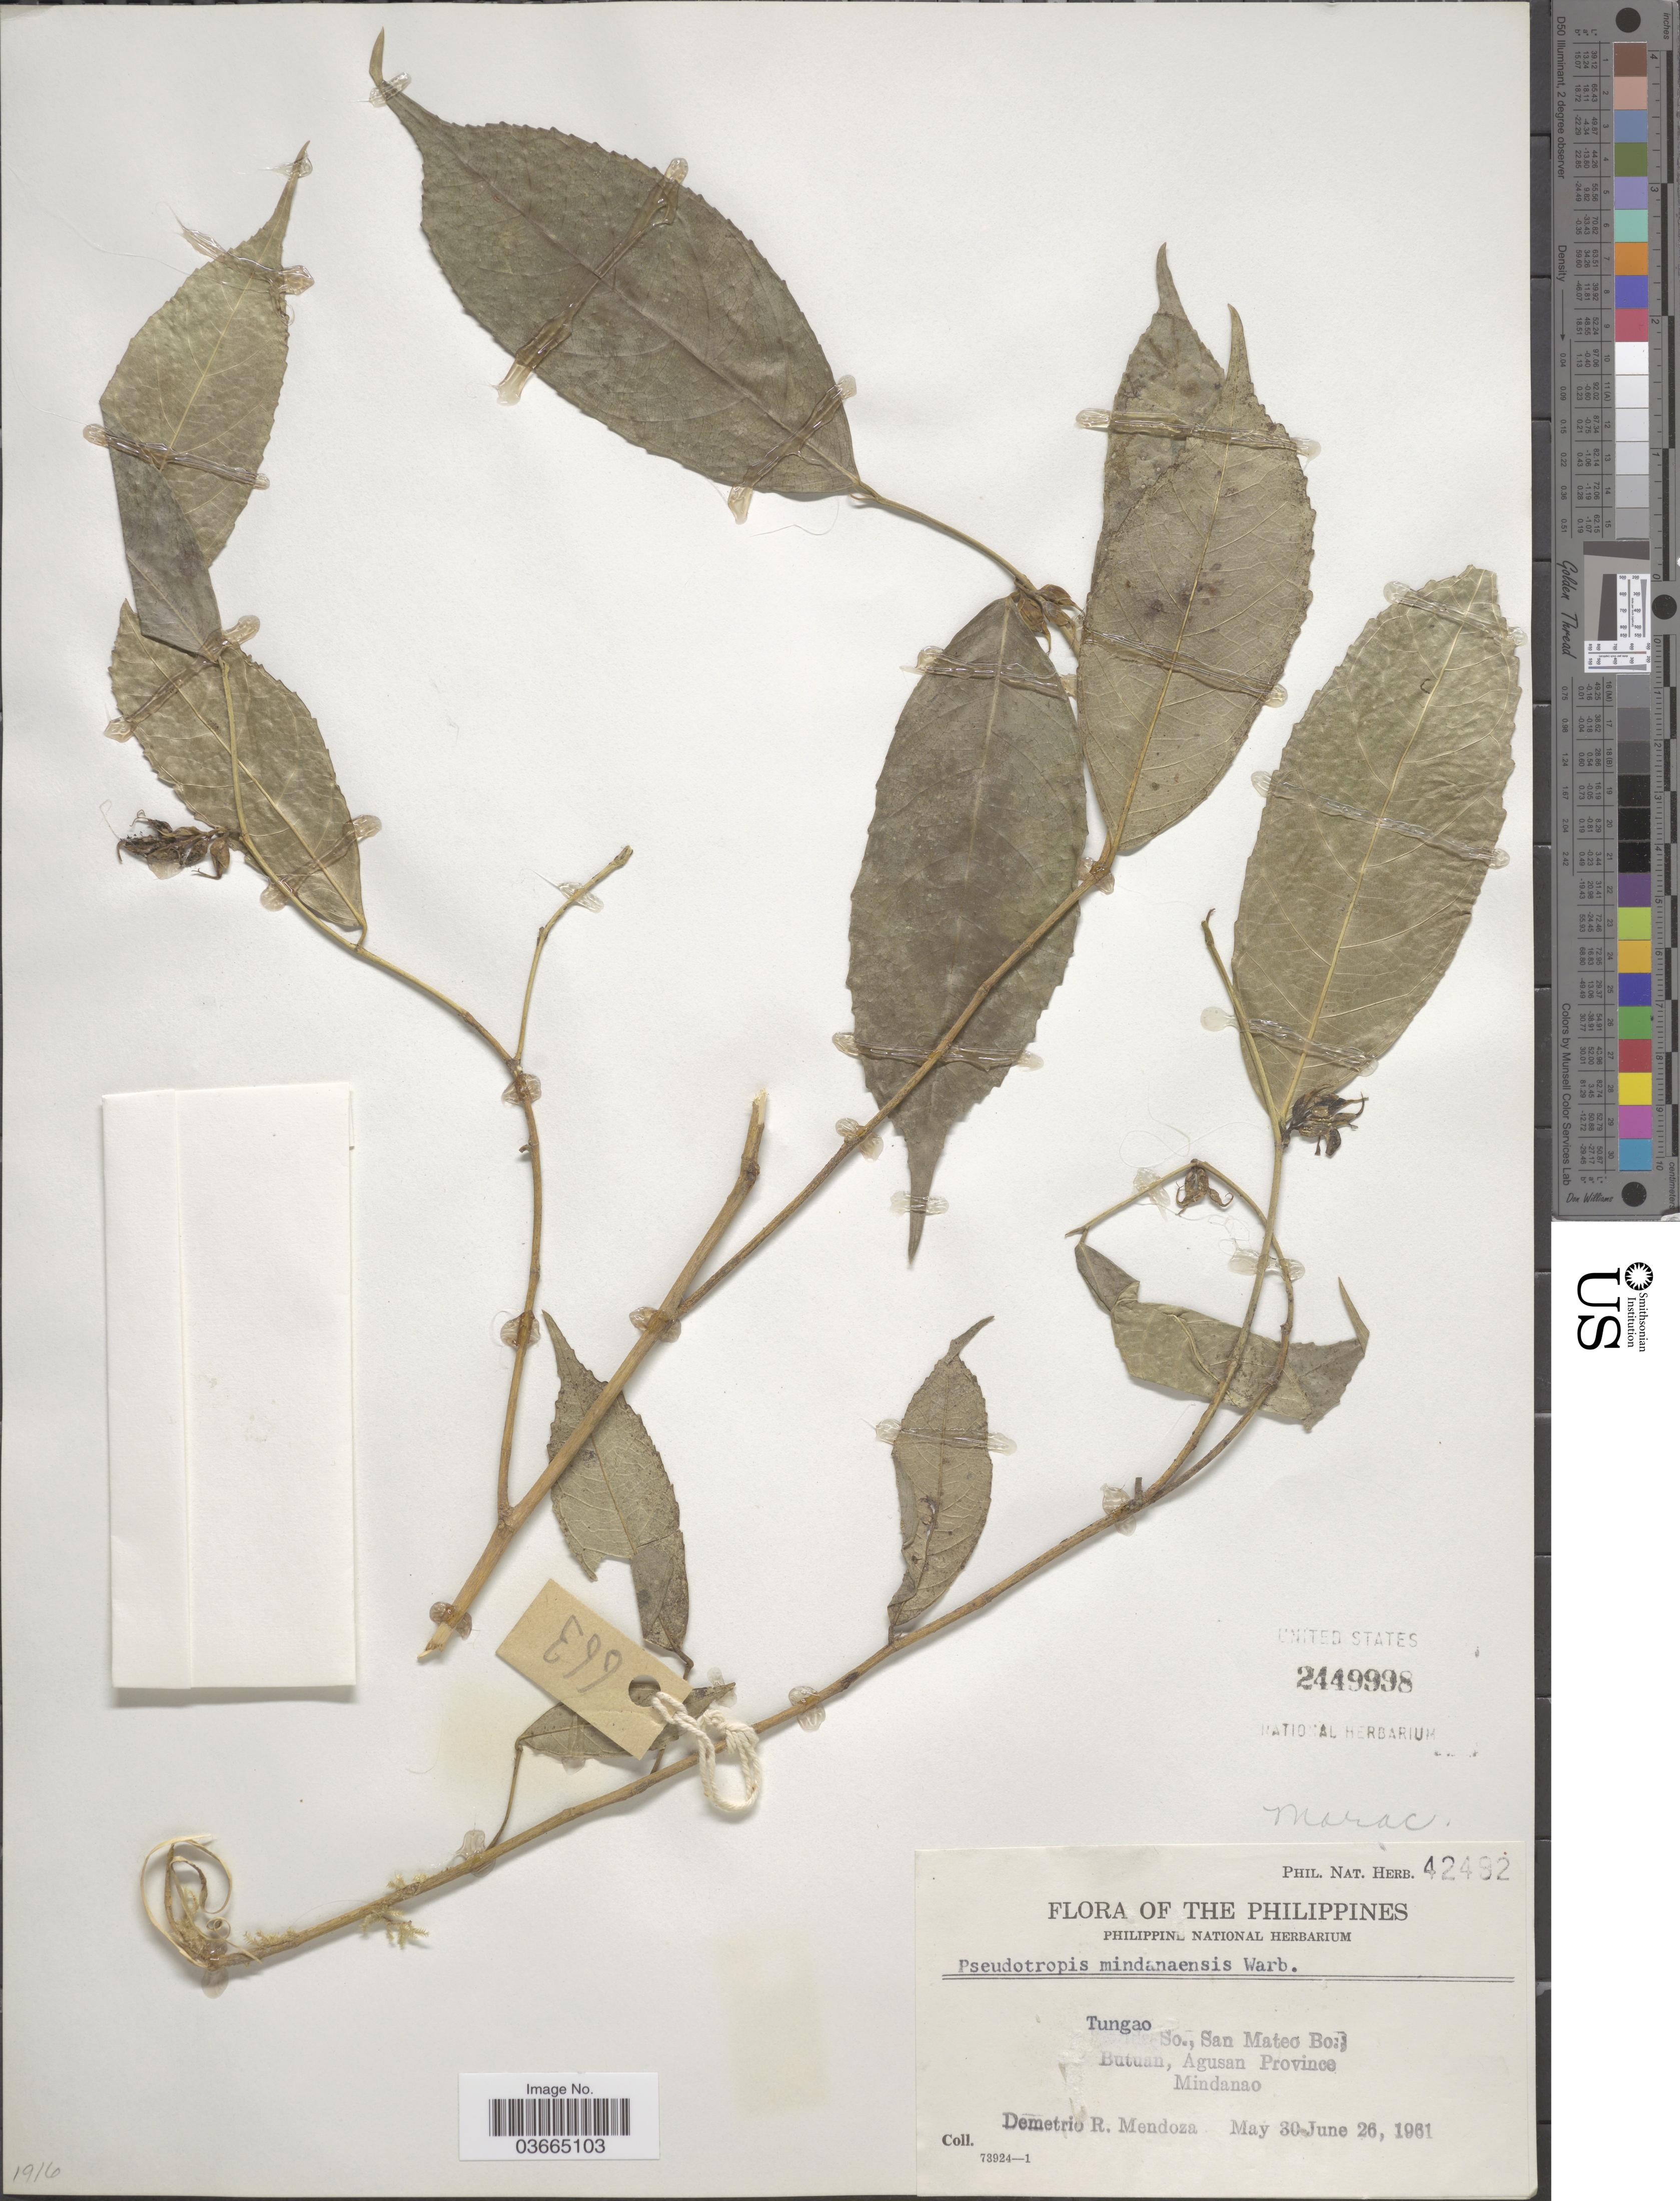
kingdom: Plantae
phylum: Tracheophyta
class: Magnoliopsida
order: Rosales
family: Moraceae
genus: Taxotrophis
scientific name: Taxotrophis macrophylla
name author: (Blume) Boerl.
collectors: D. Mendoza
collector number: Phil. Nat. Herb. 42482*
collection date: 1961-05-30/1961-06-26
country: Philippines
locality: The Philippines. Tungao. ! So., San Mateo Bo: Butuan, Agusan Province. Mindanao.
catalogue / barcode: US 2449998